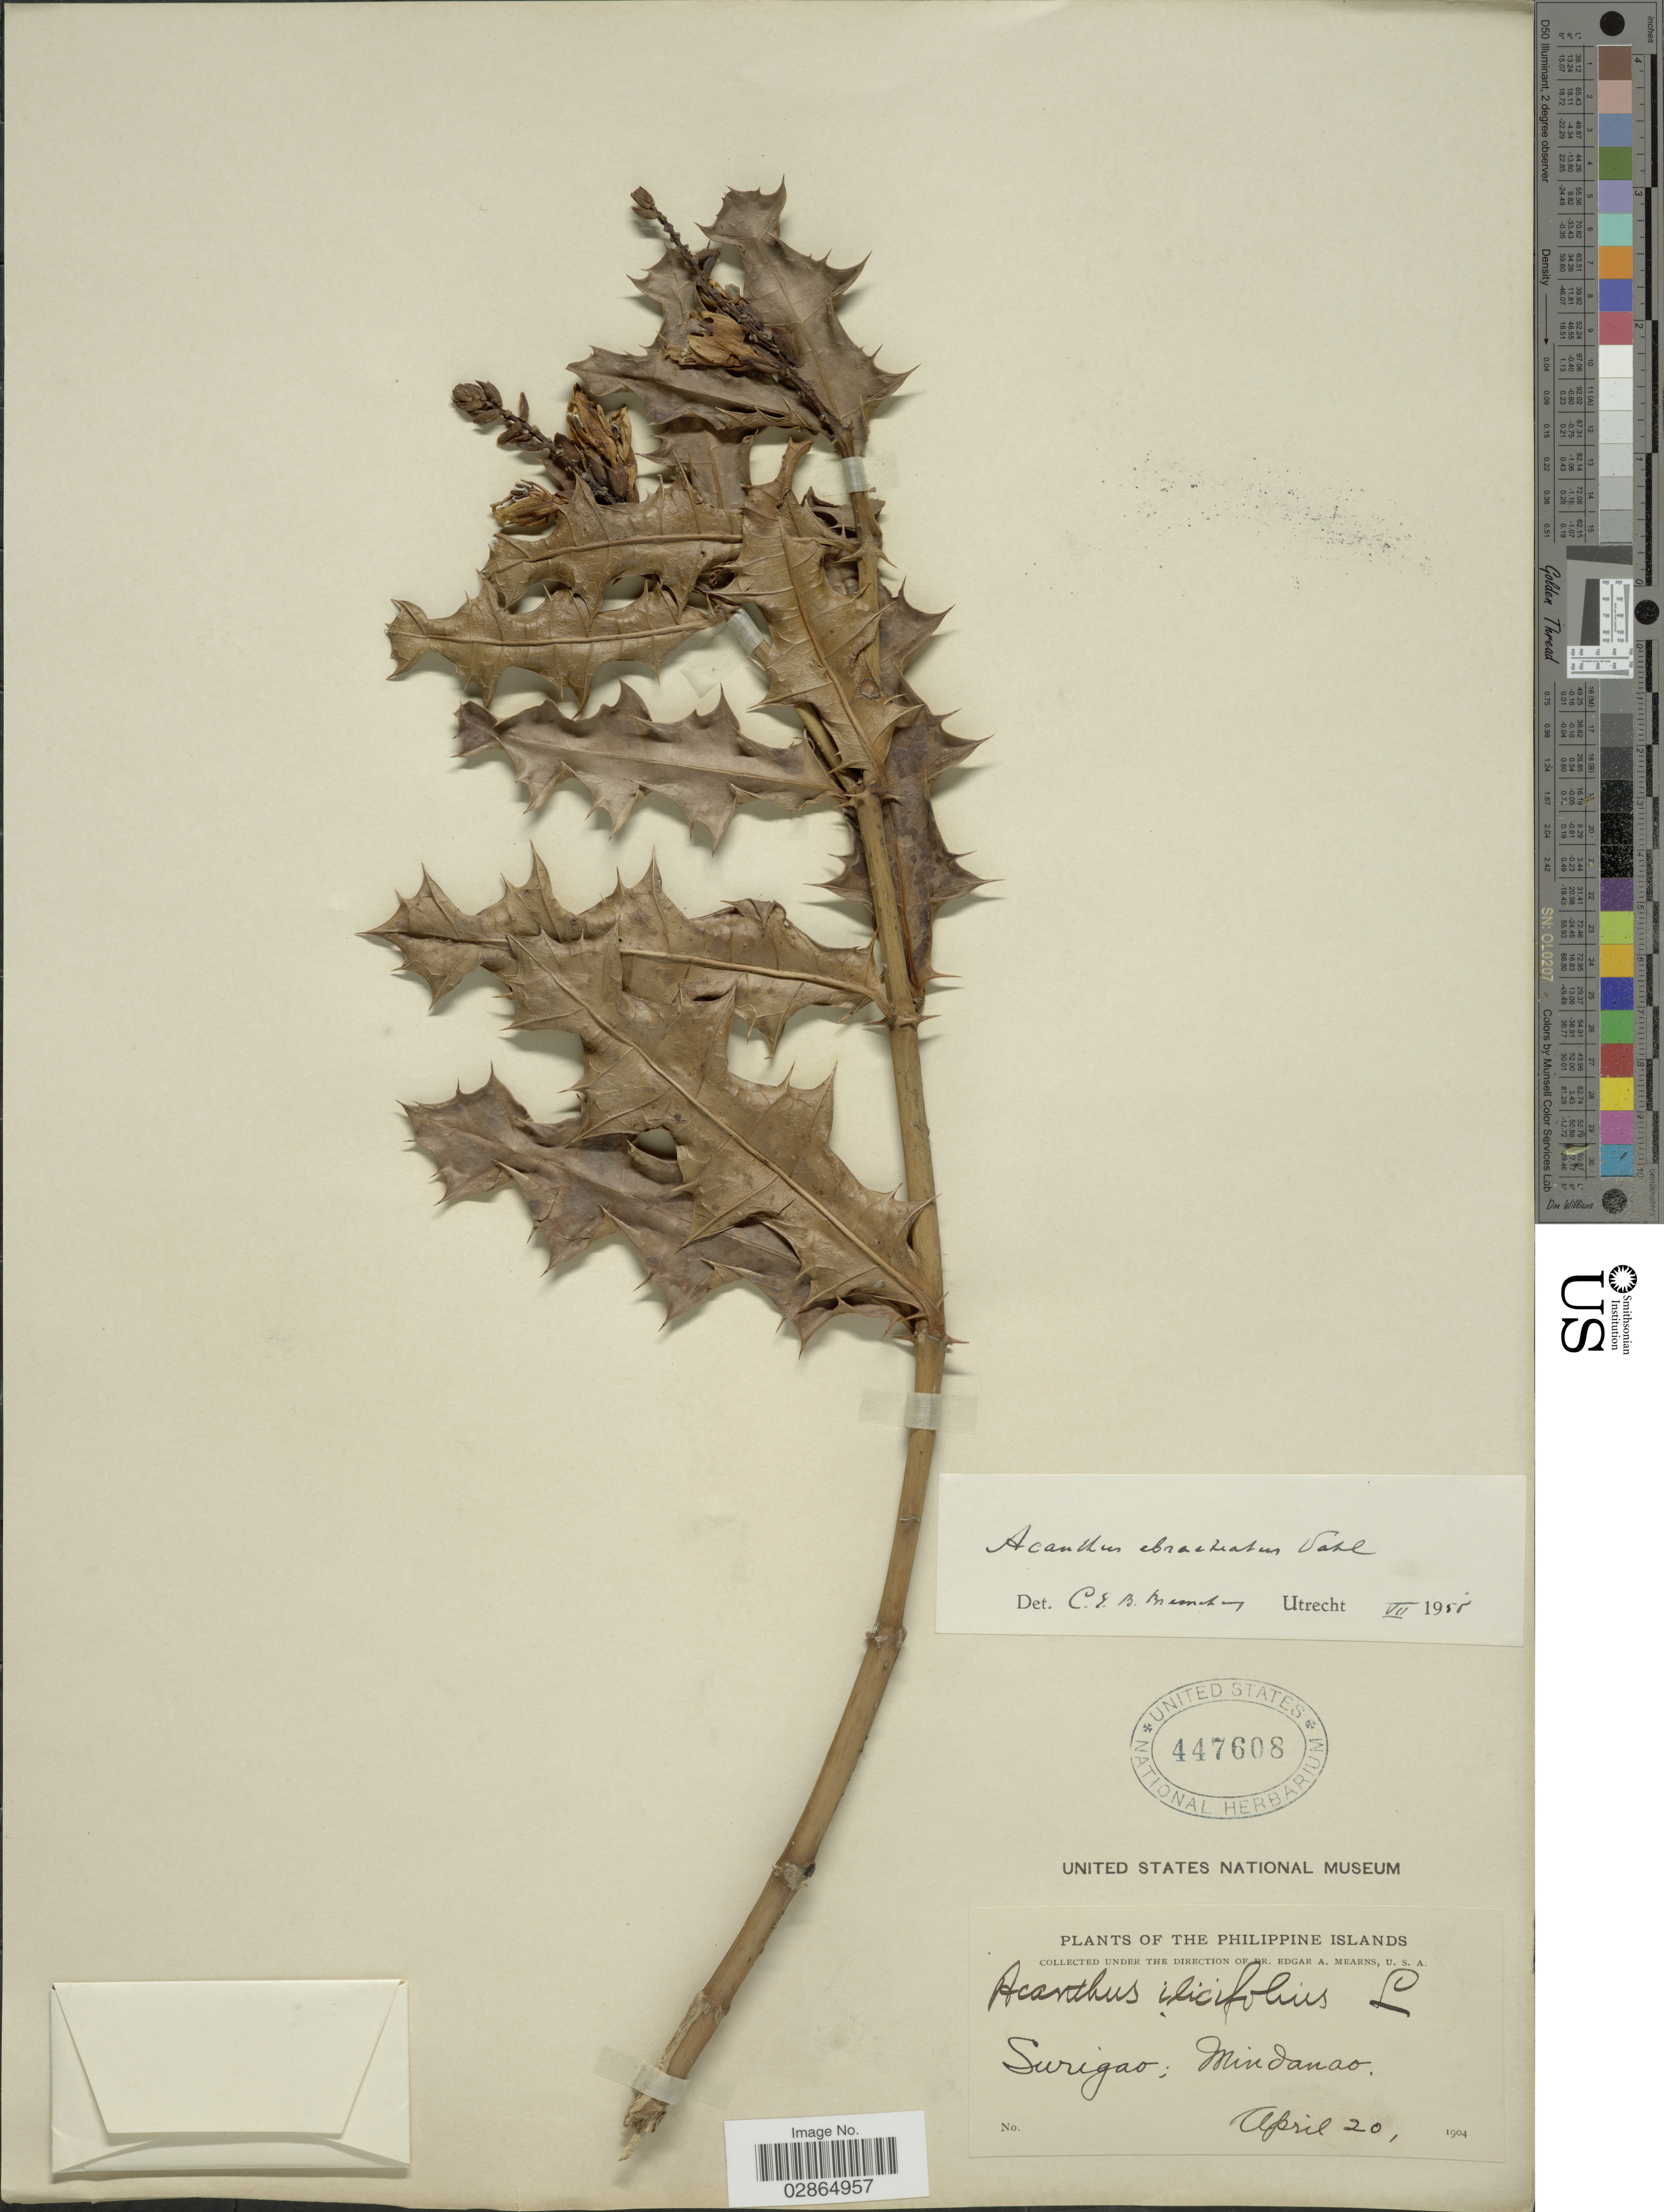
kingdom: Plantae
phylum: Tracheophyta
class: Magnoliopsida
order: Lamiales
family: Acanthaceae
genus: Acanthus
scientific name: Acanthus ebracteatus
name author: Vahl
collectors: E. A. Mearns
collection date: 1904-04-20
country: Philippines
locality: Surigao; Mindanao.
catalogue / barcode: US 447608